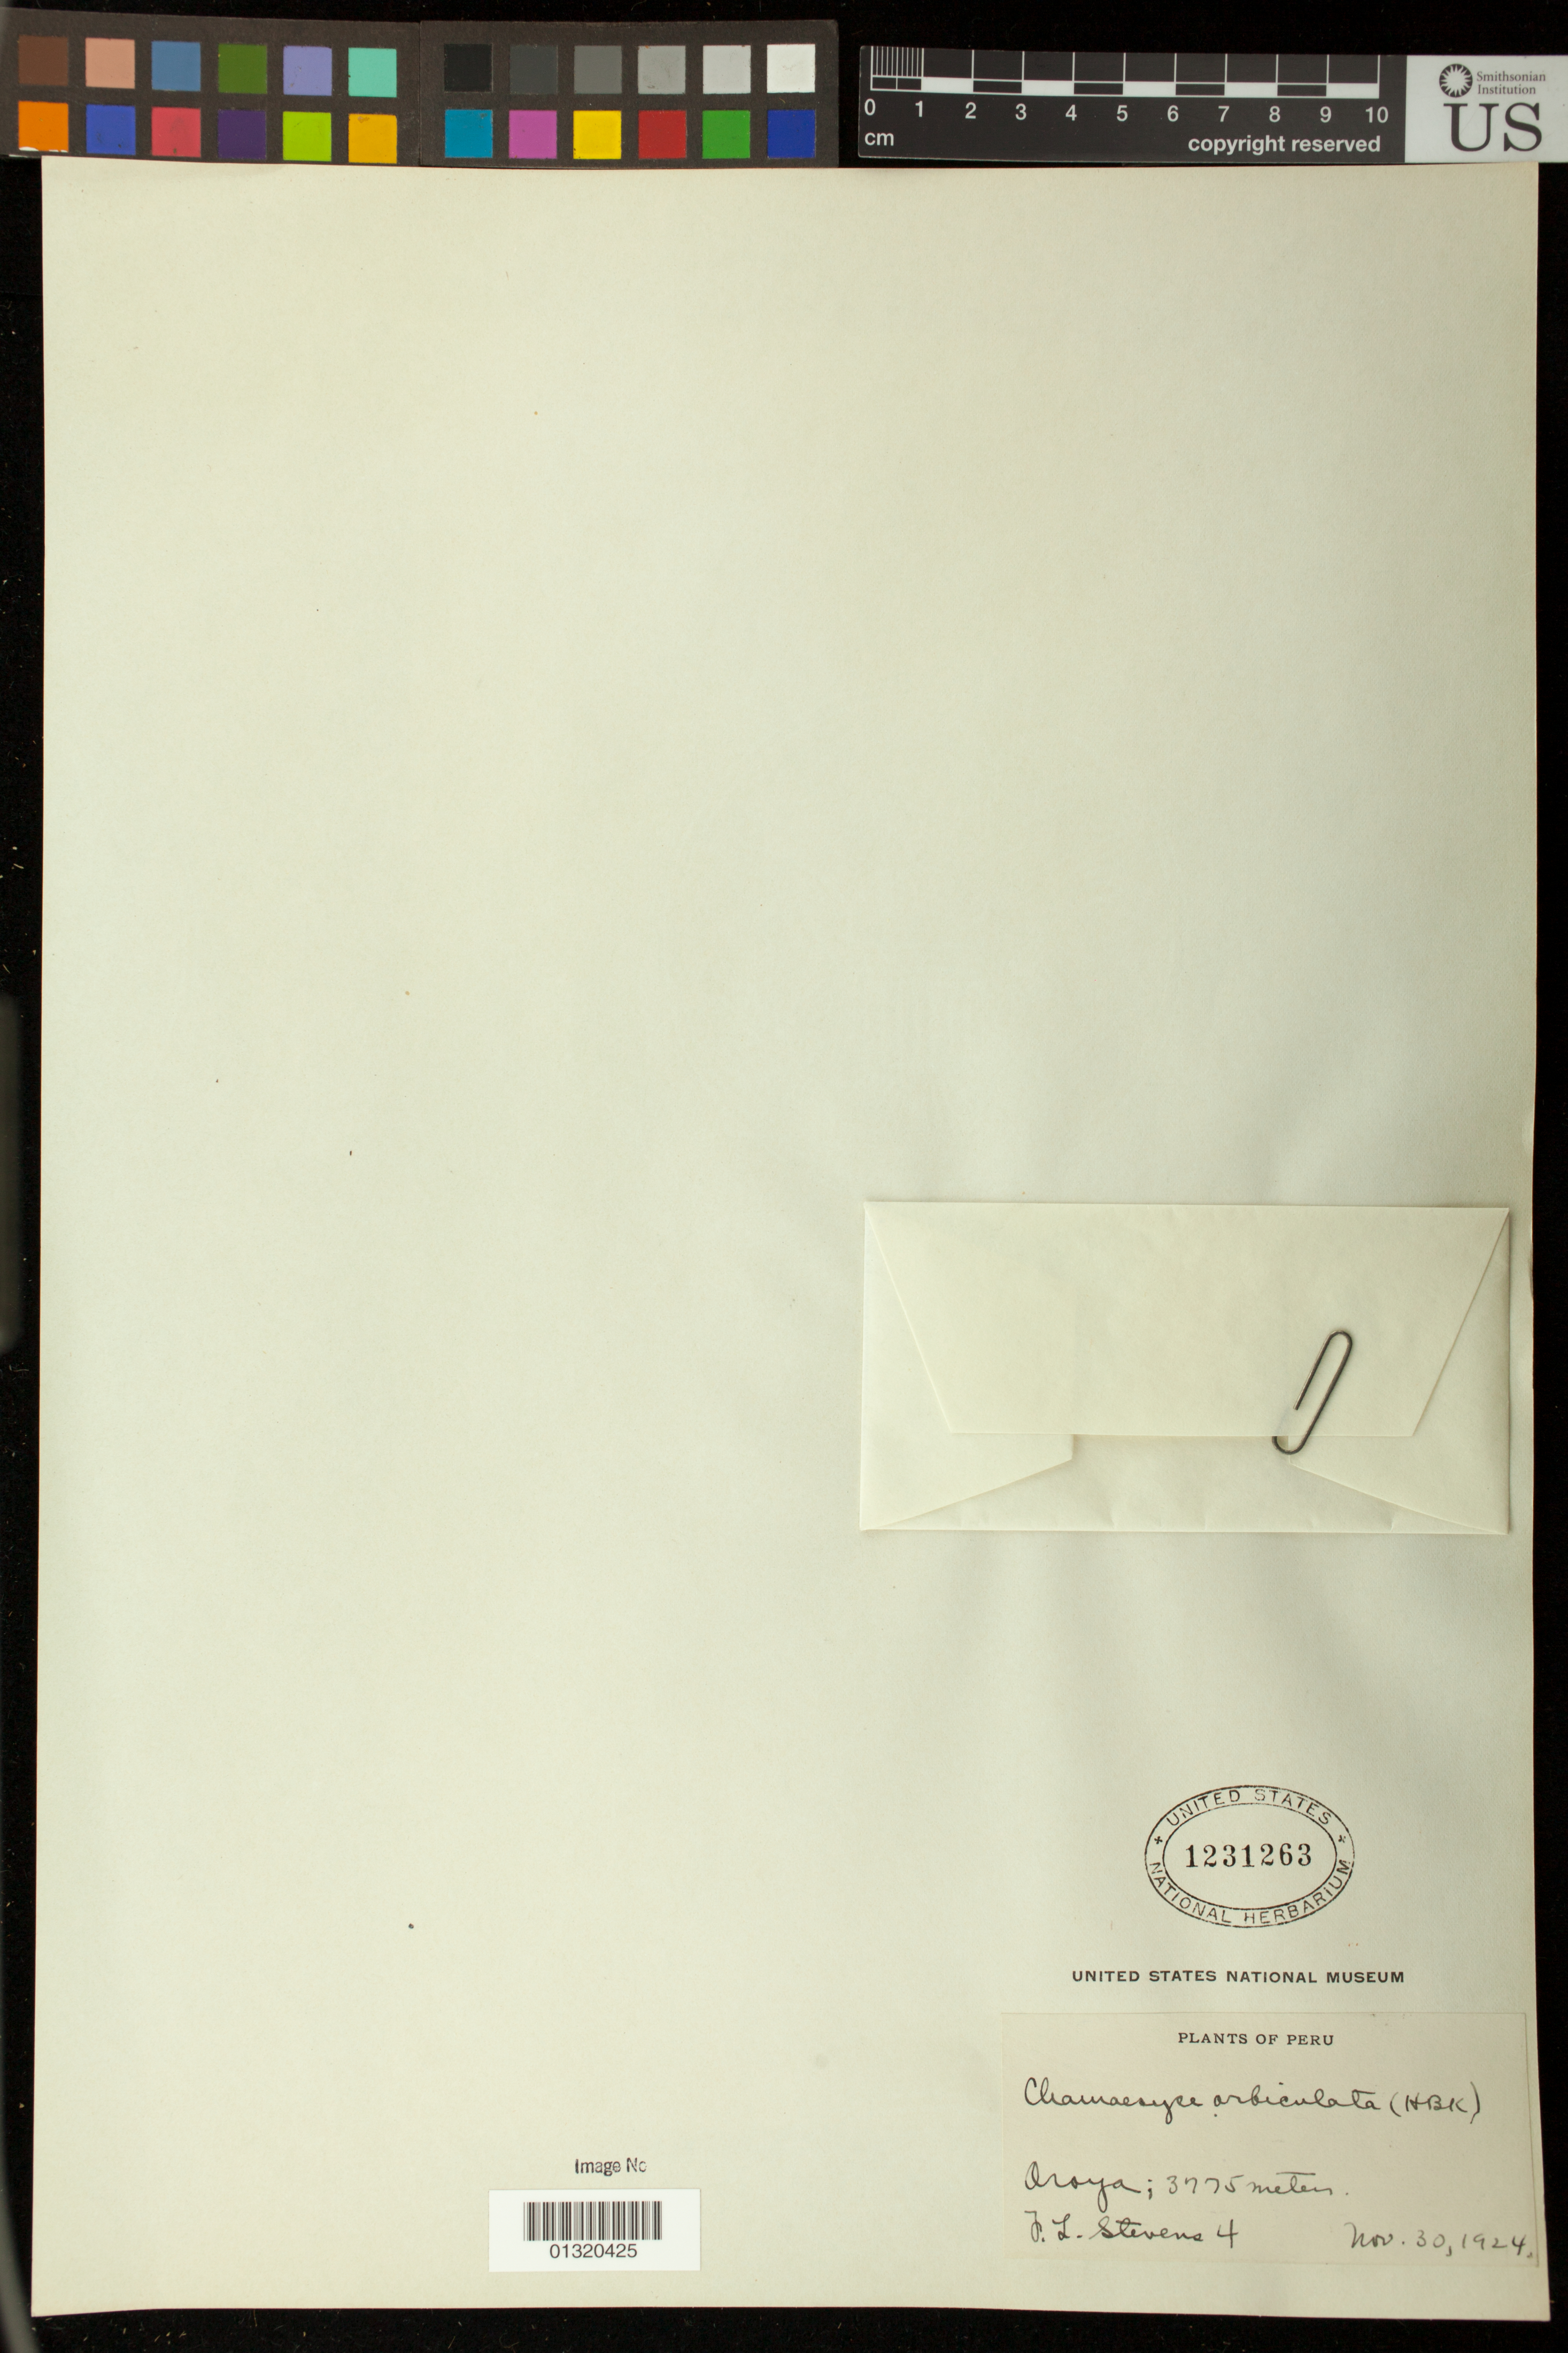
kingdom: Plantae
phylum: Tracheophyta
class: Magnoliopsida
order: Malpighiales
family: Euphorbiaceae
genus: Euphorbia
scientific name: Euphorbia orbiculata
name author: Kunth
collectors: F. L. Stevens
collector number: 4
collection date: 1924-11-30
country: Peru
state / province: Junín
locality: Oroya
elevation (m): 3775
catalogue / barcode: US 1231263